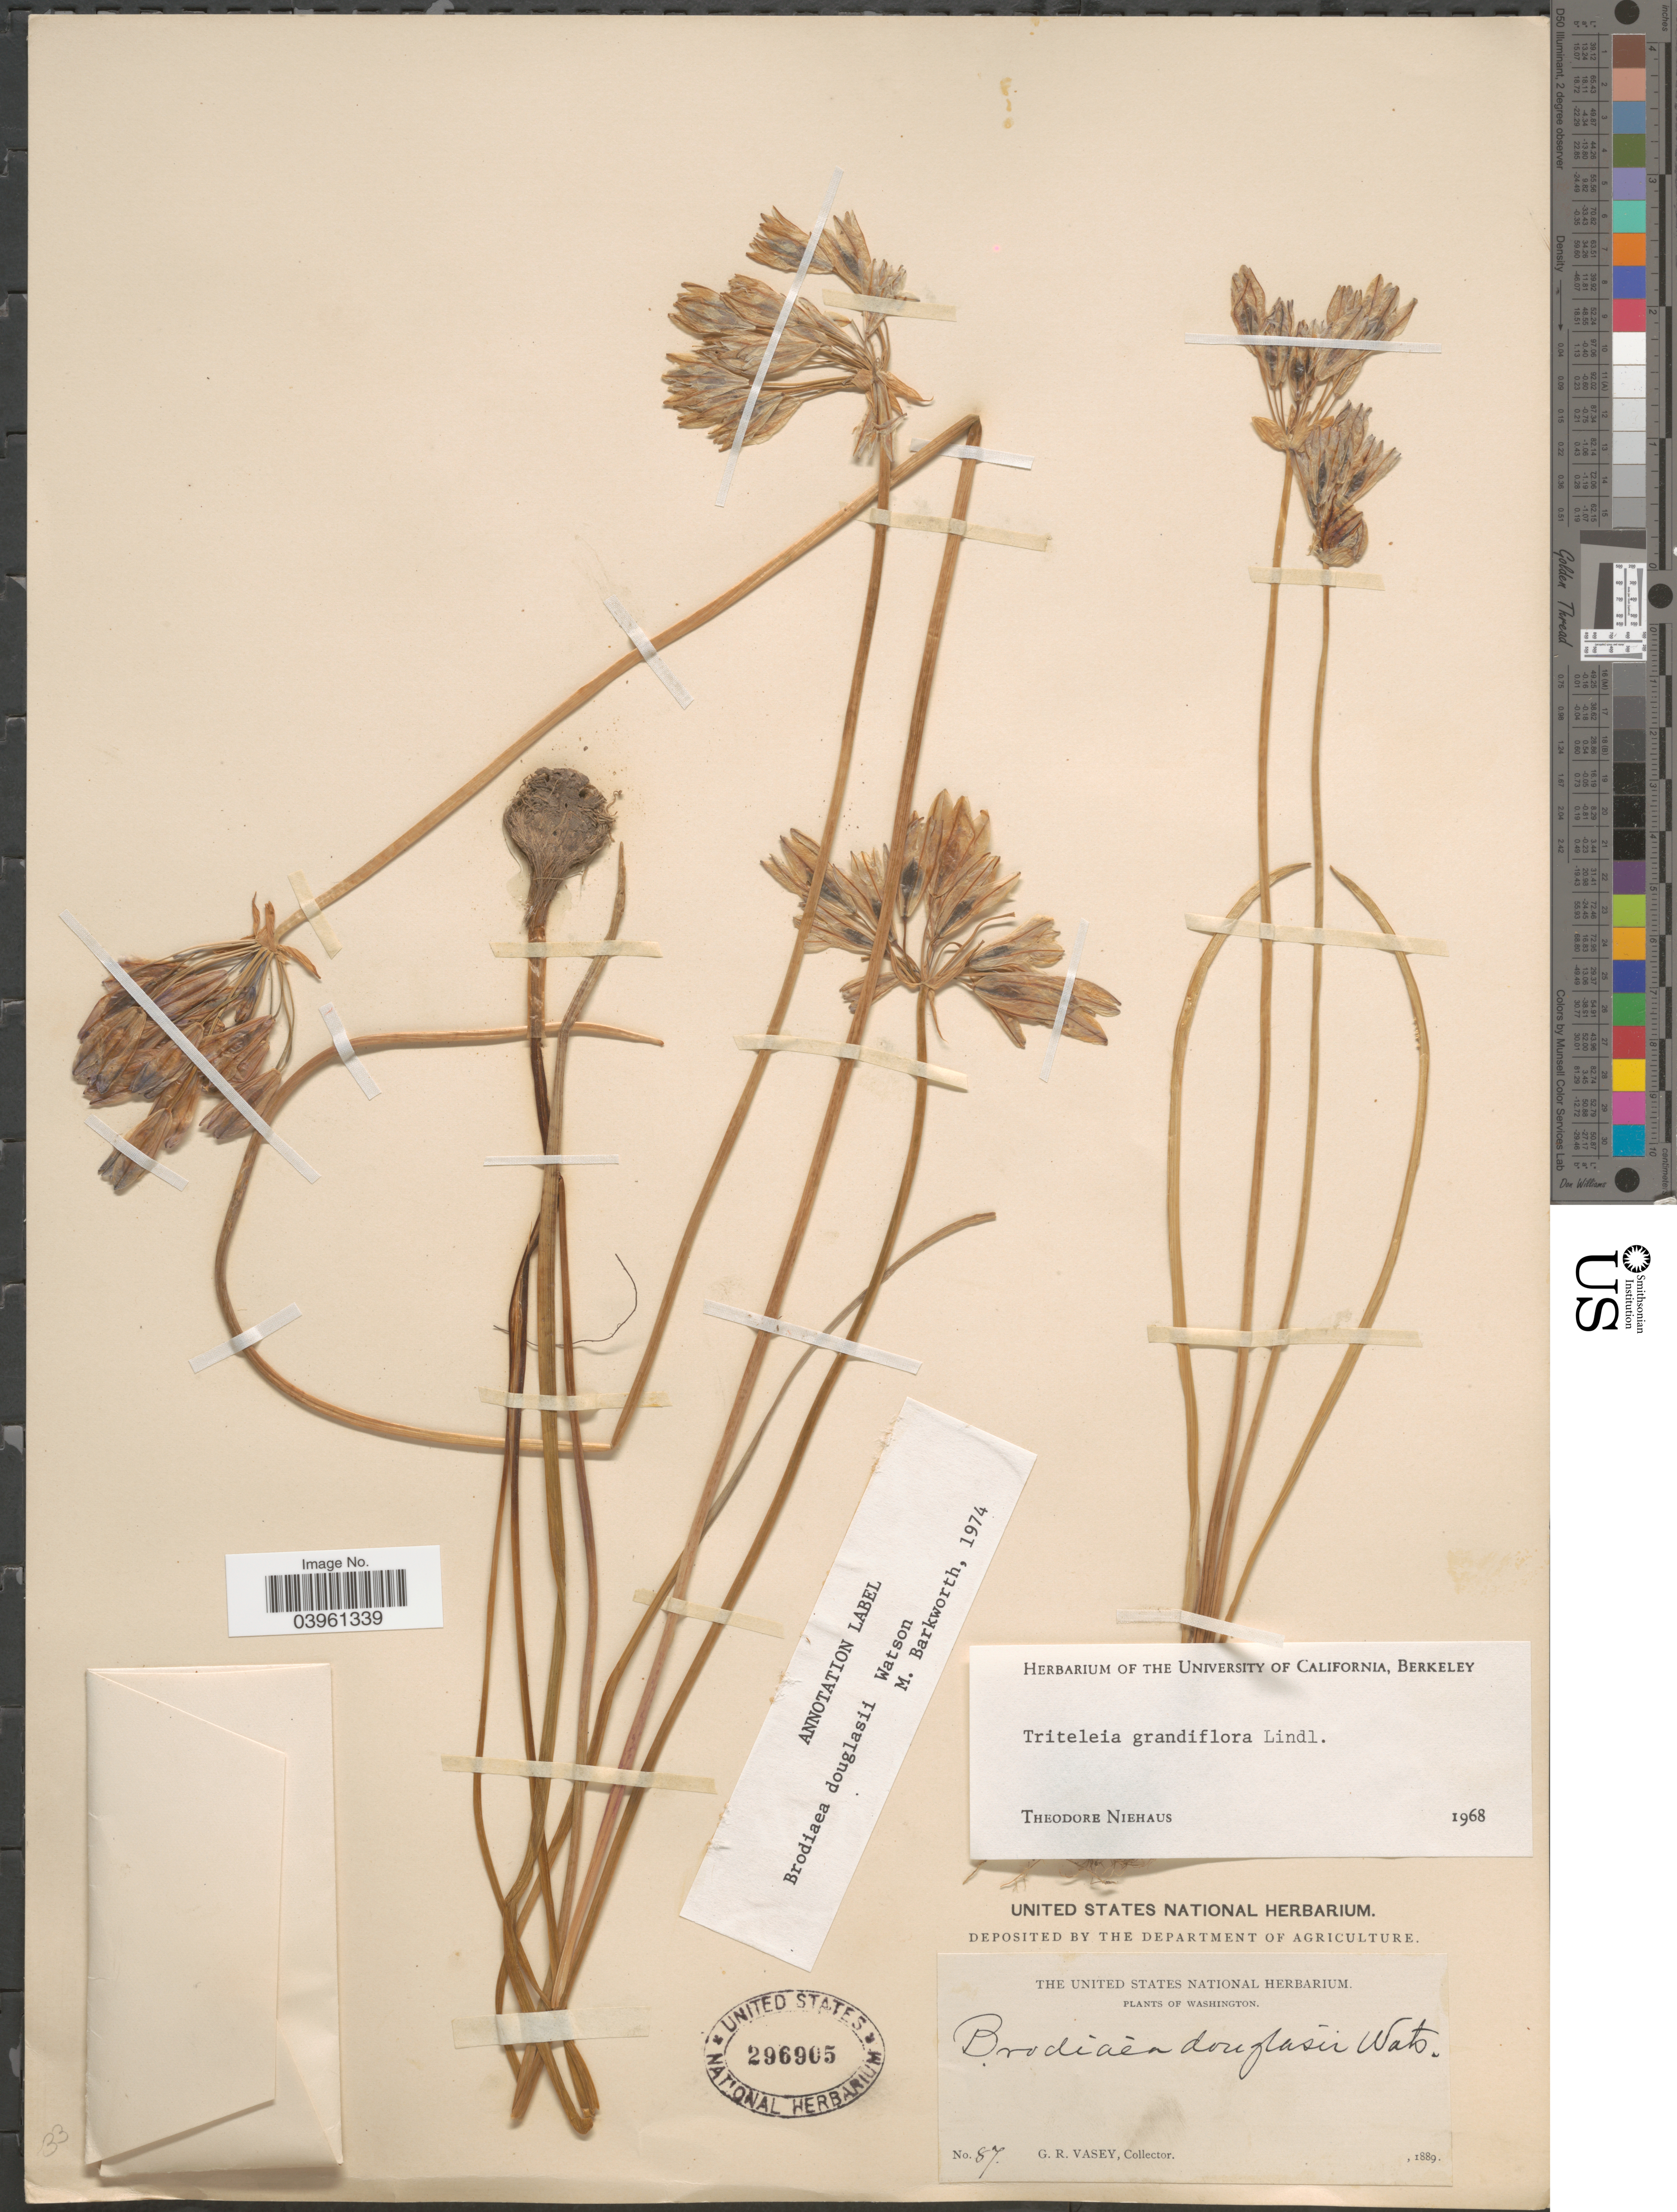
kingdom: Plantae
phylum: Tracheophyta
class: Liliopsida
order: Asparagales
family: Asparagaceae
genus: Triteleia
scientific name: Triteleia grandiflora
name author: Lindl.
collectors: G. R. Vasey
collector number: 87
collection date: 1889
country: United States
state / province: Washington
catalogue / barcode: US 296905